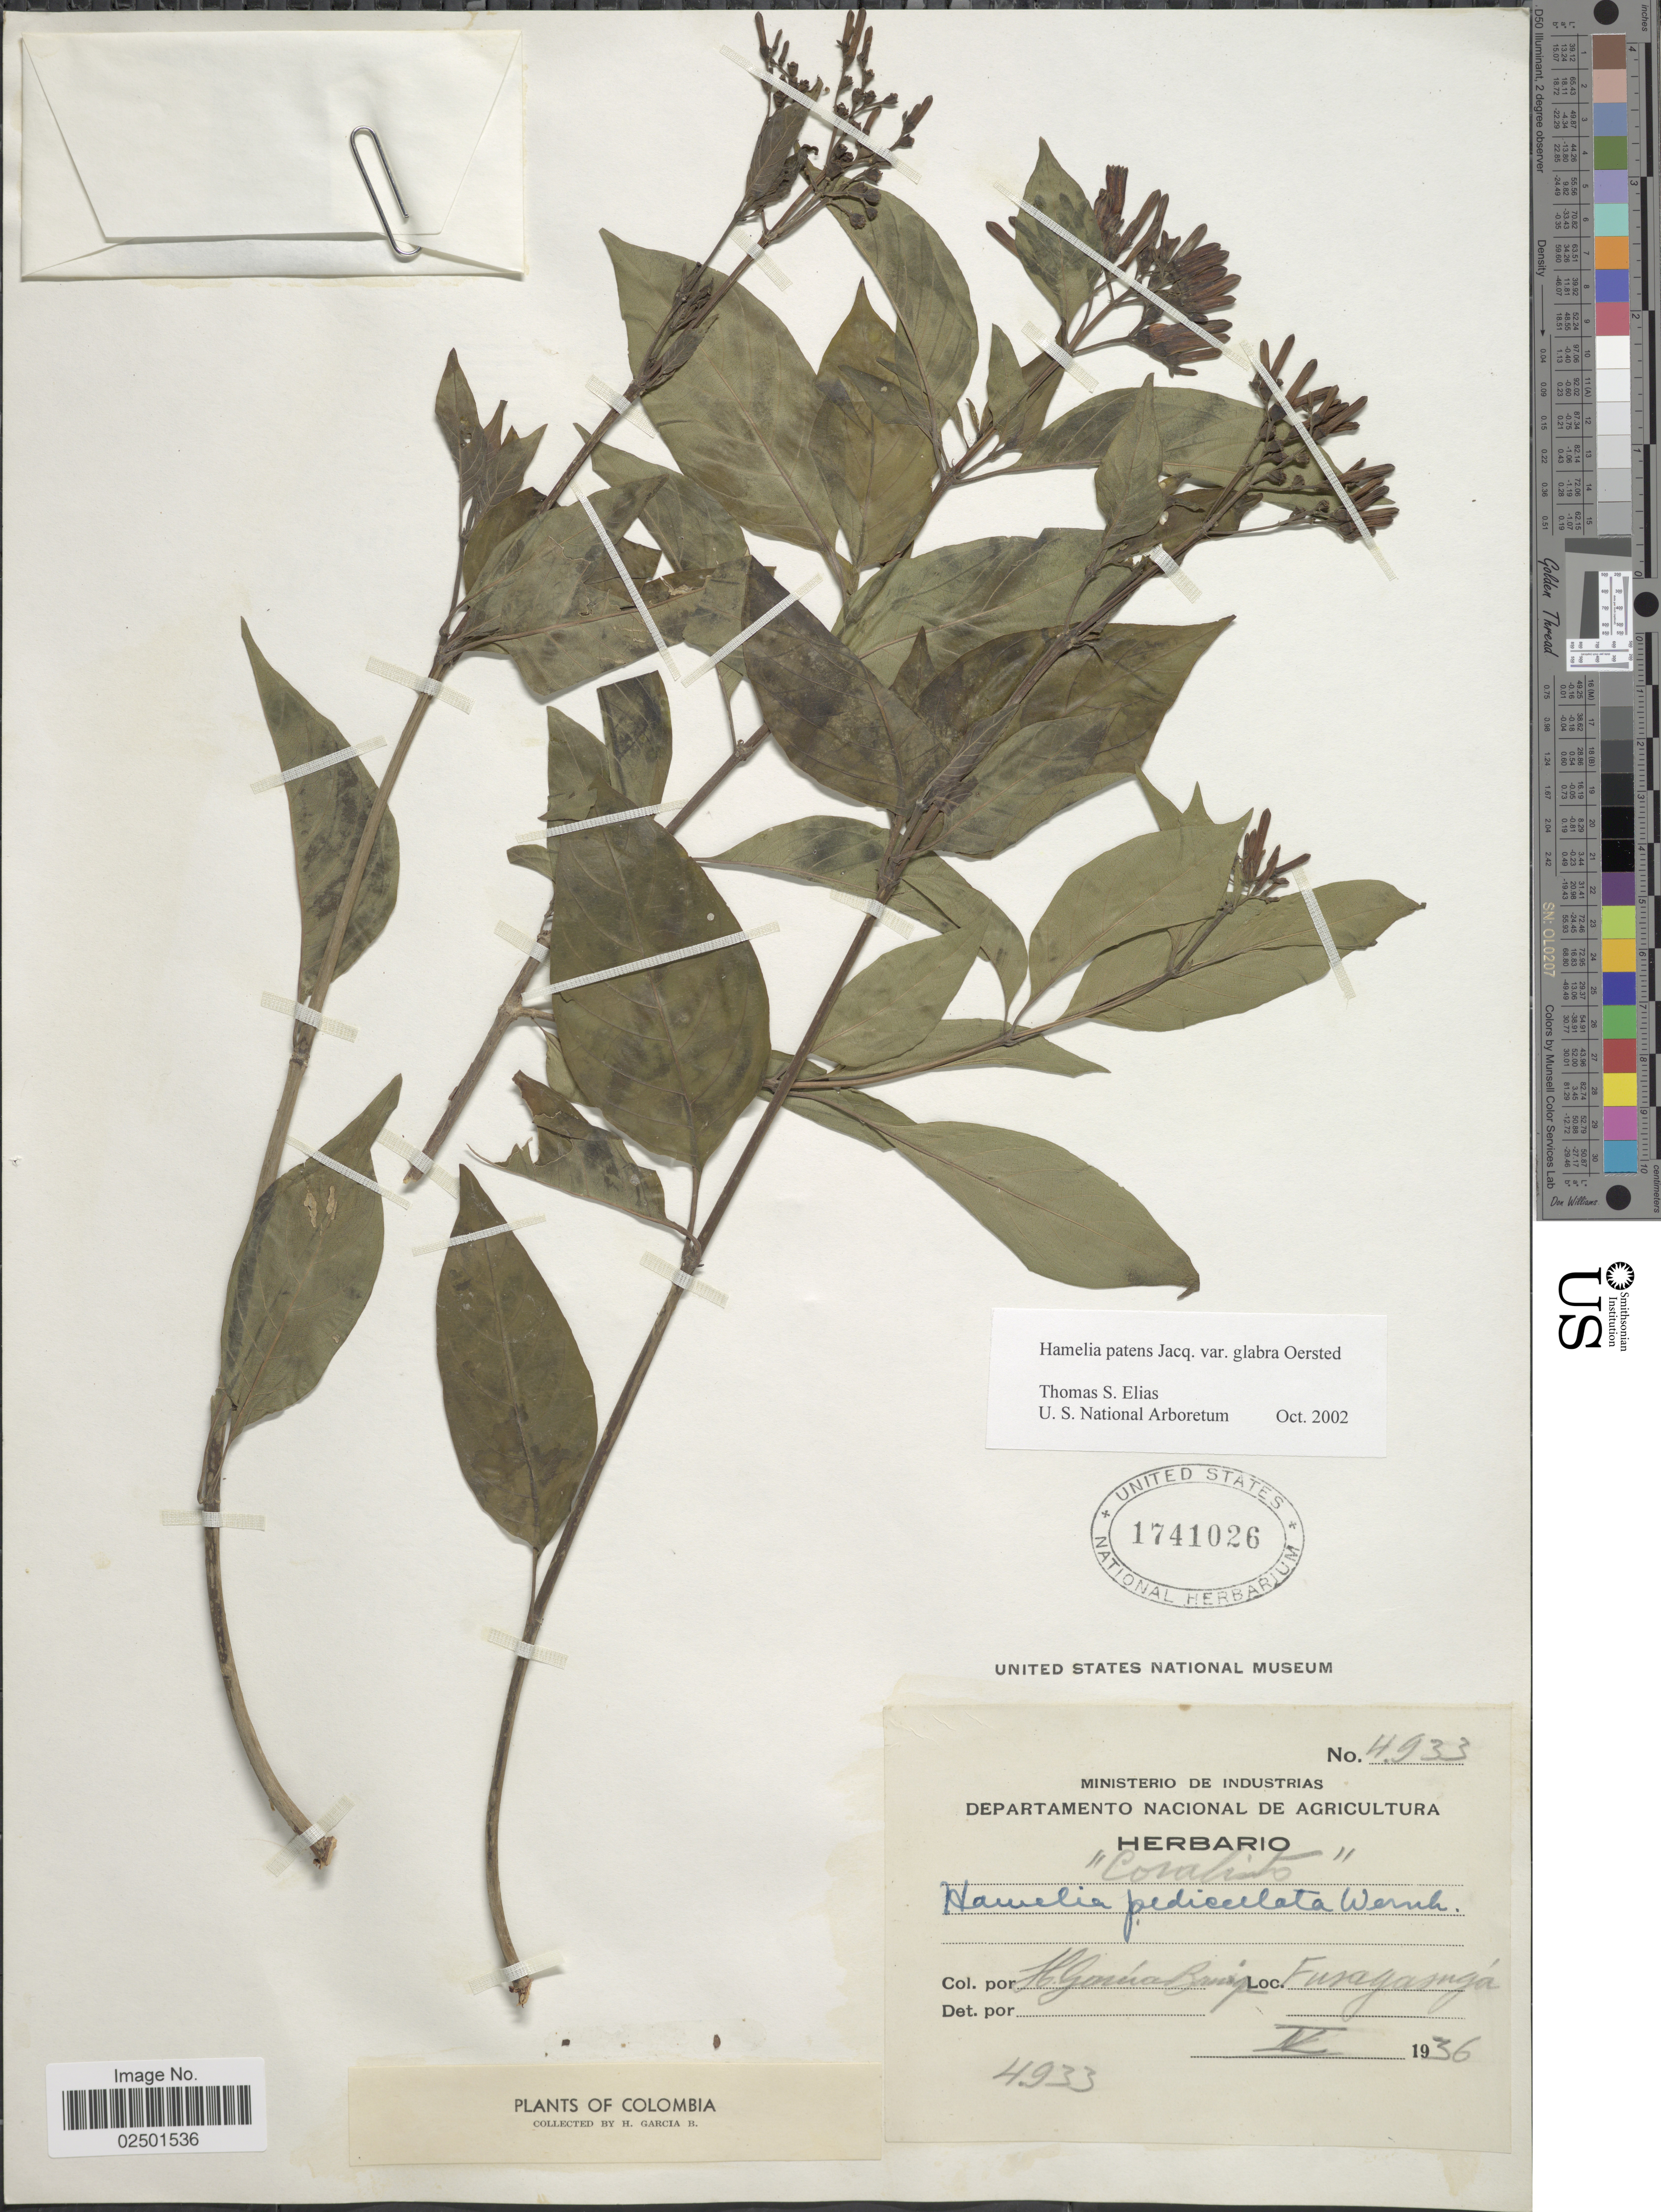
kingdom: Plantae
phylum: Tracheophyta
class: Magnoliopsida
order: Gentianales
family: Rubiaceae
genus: Hamelia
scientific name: Hamelia patens var. glabra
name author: Oerst.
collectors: H. García Barriga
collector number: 4933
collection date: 1936-05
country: Colombia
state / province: Cundinamarca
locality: Fusagasugá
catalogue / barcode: US 1741026